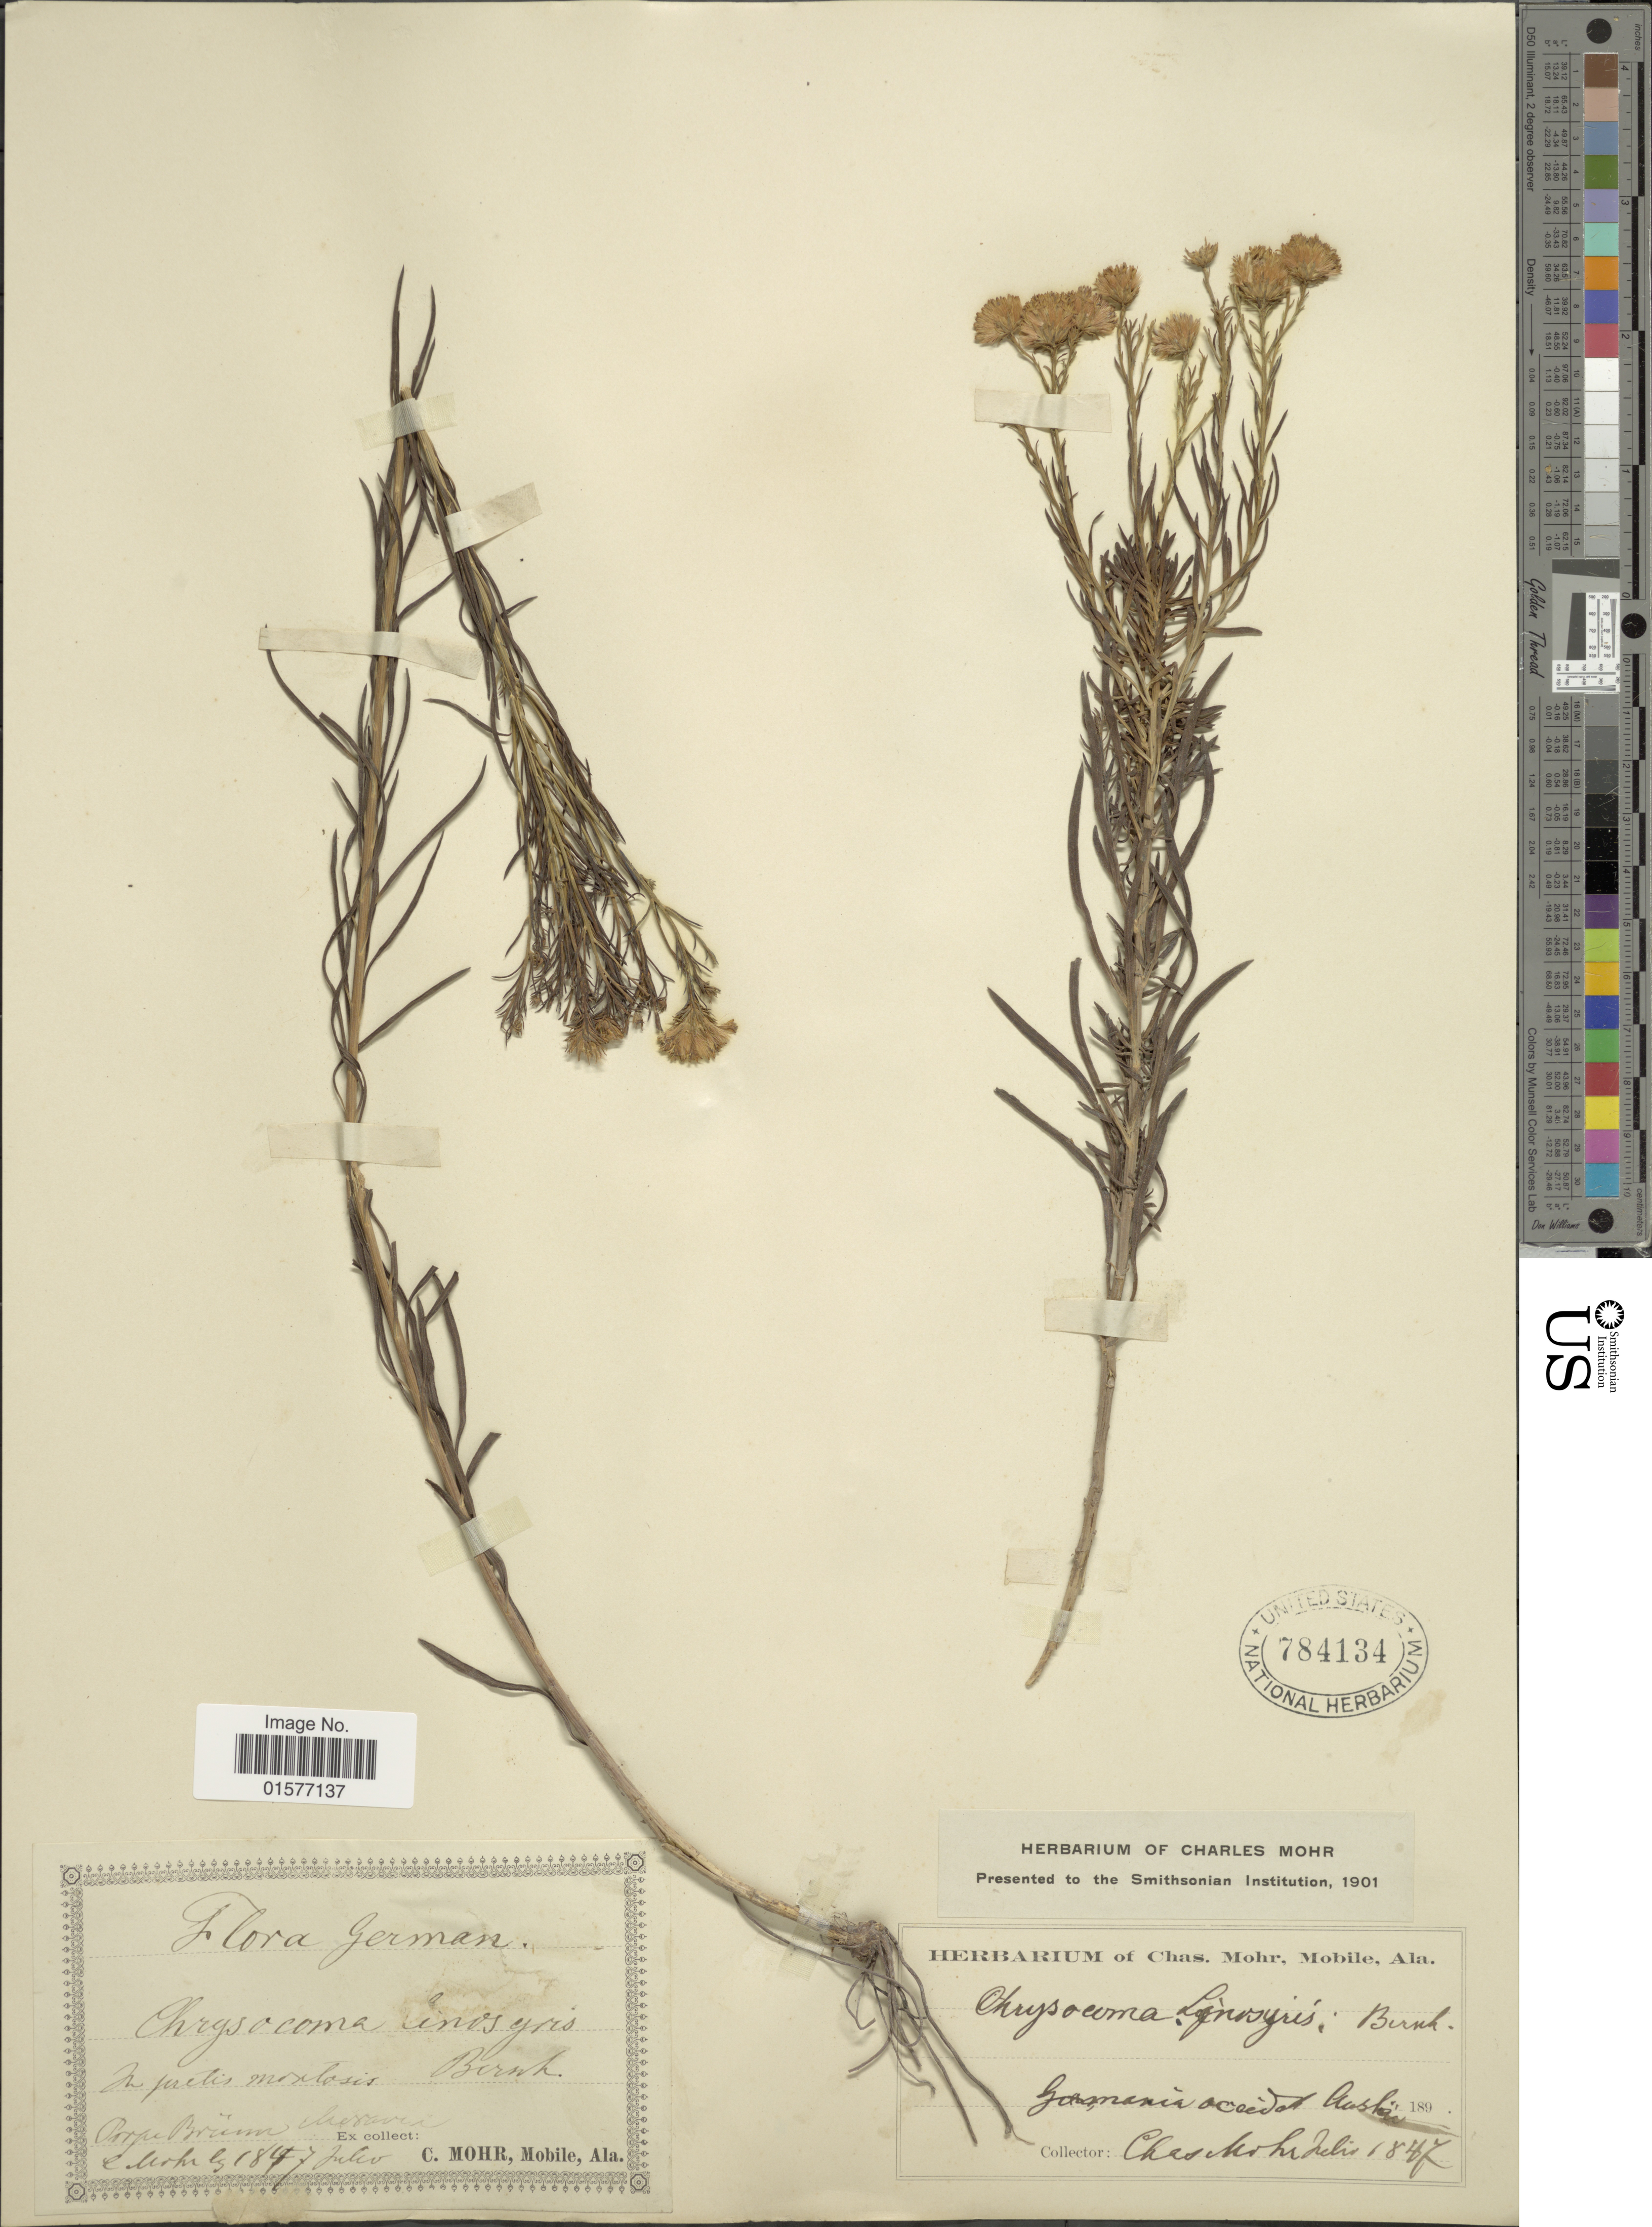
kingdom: Plantae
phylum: Tracheophyta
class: Magnoliopsida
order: Asterales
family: Asteraceae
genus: Linosyris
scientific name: Linosyris vulgaris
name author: Cass. ex Less.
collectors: C. T. Mohr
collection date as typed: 189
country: Germany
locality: In practis monstaris prope poarum [interpreted]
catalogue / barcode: US 784134